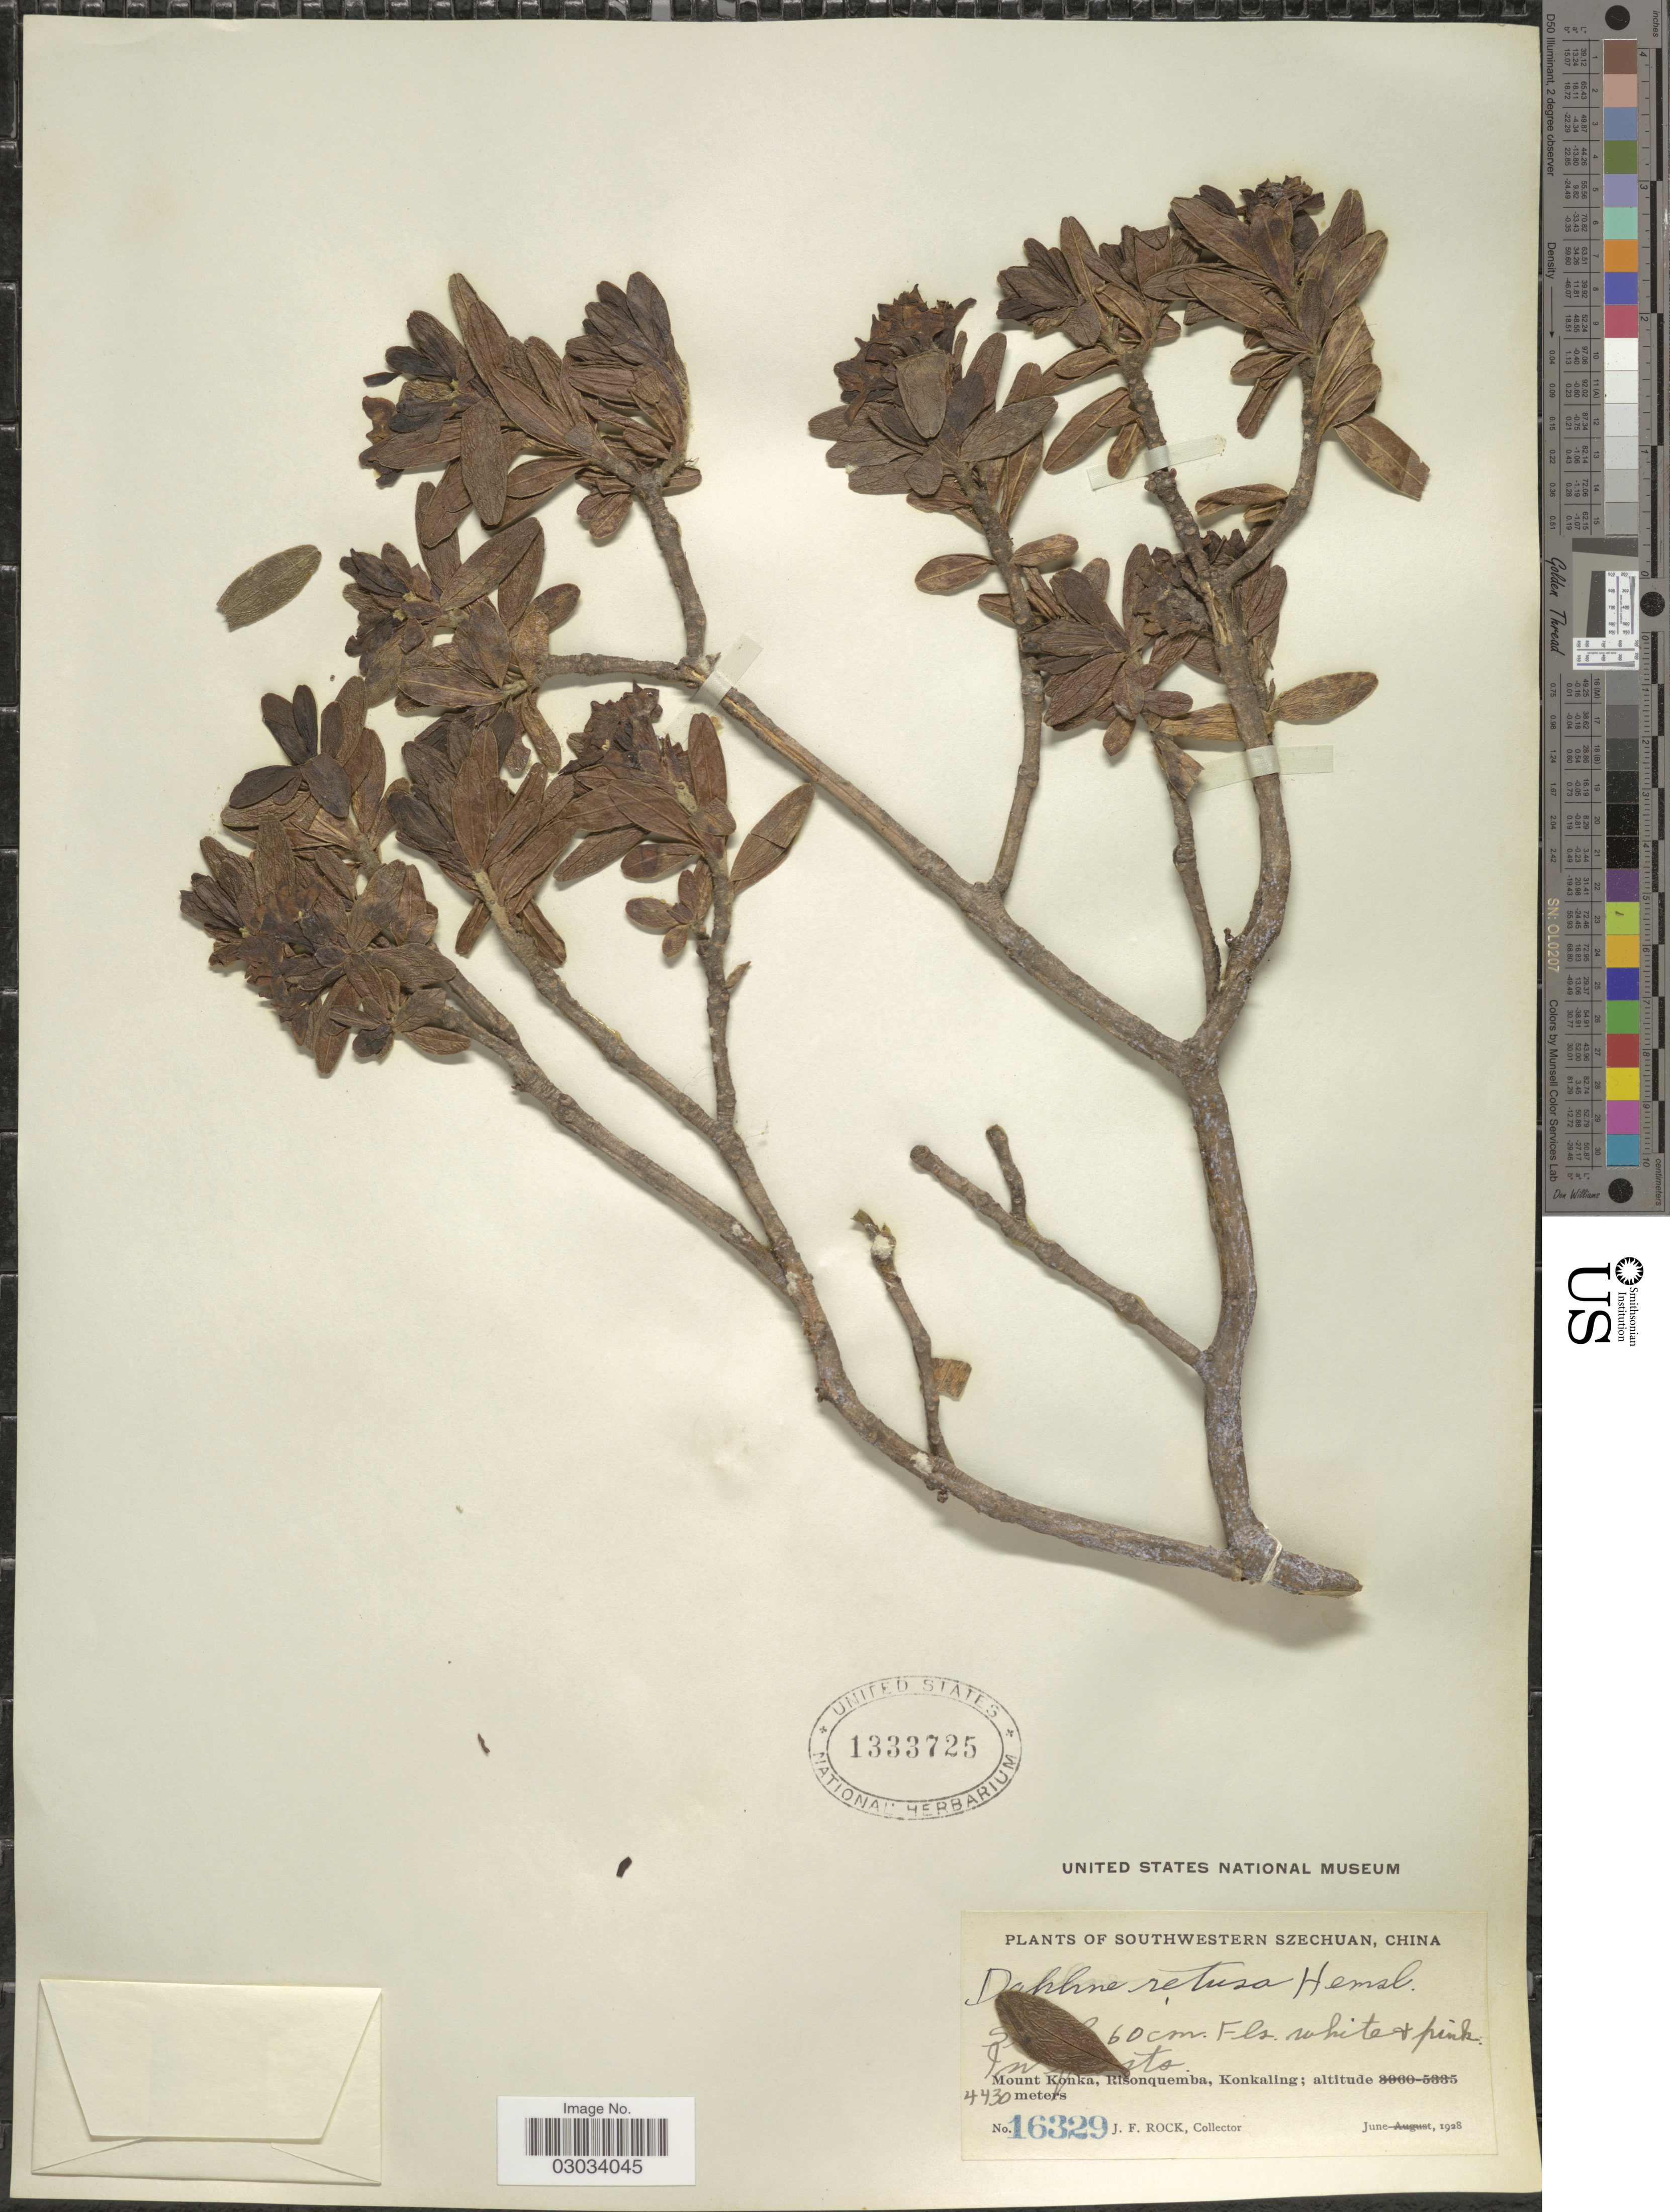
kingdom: Plantae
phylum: Tracheophyta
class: Magnoliopsida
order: Malvales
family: Thymelaeaceae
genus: Daphne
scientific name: Daphne retusa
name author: Hemsl.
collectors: J. Rock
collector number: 16329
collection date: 1928-06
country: China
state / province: Sichuan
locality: Szechuan. Mount Konka, Risonquemba, Konkaling.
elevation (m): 4430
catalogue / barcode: US 1333725